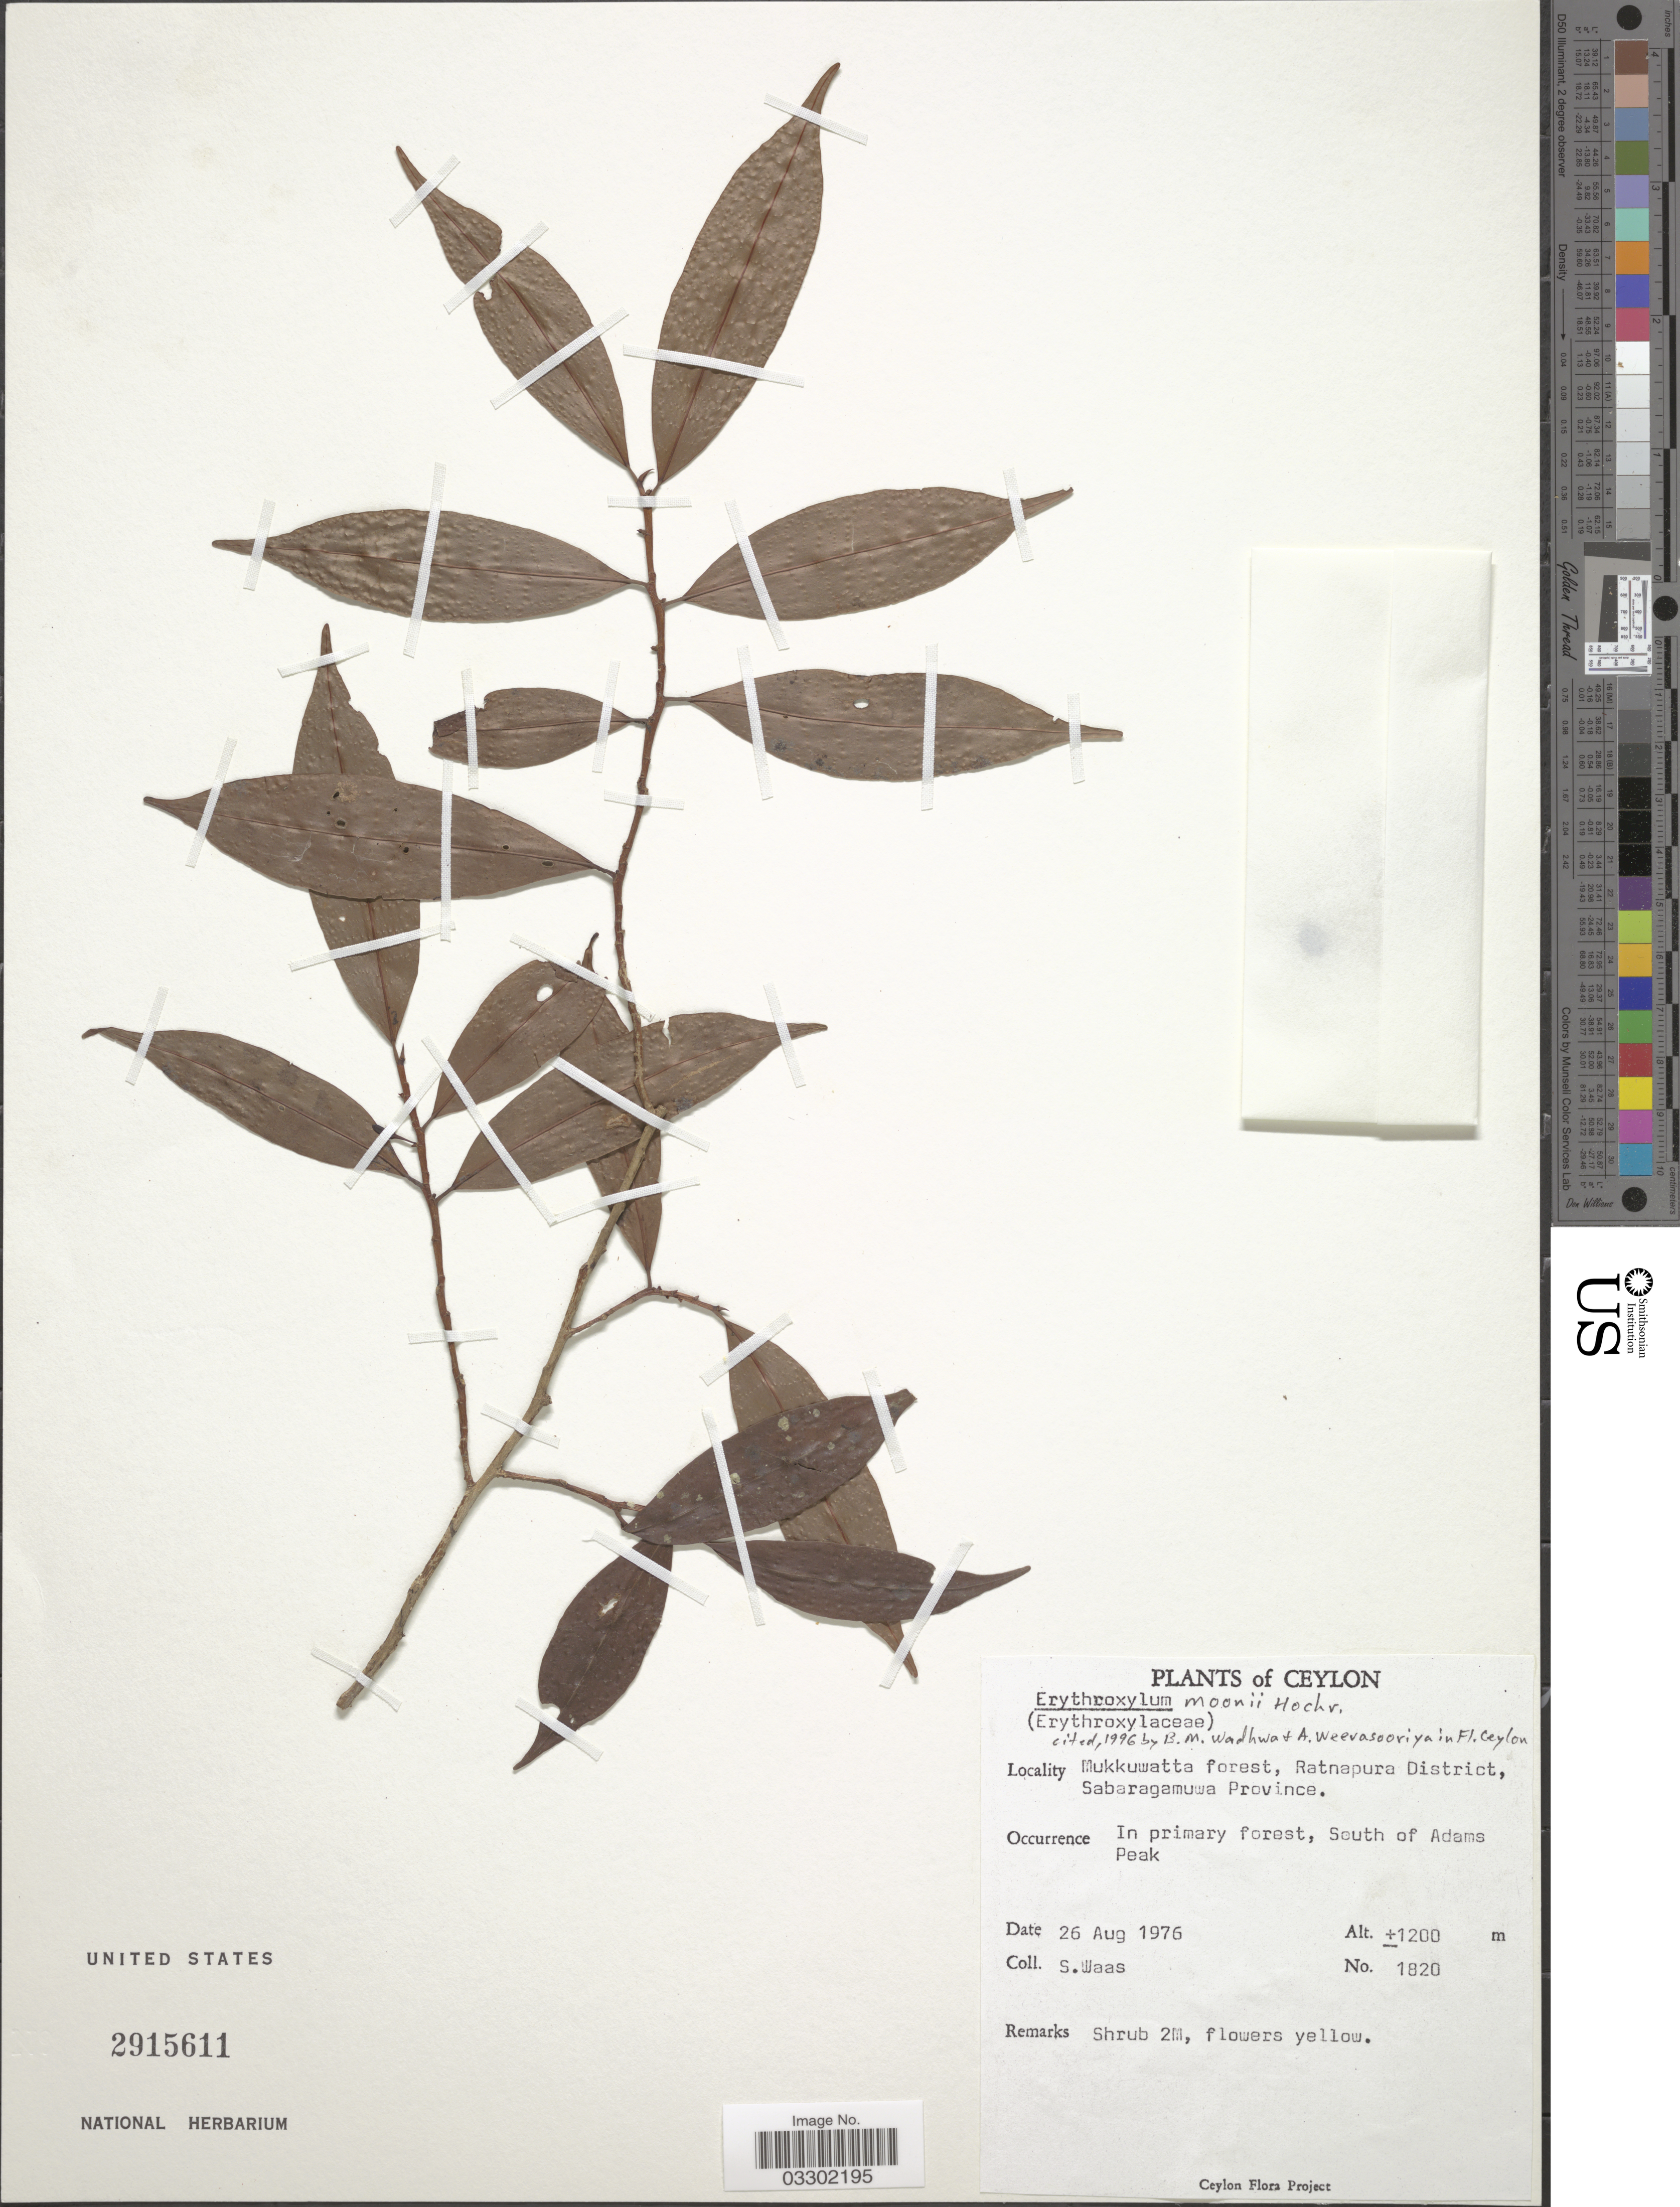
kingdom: Plantae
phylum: Tracheophyta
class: Magnoliopsida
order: Malpighiales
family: Erythroxylaceae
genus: Erythroxylum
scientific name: Erythroxylum moonii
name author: Hochr.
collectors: S. Waas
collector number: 1820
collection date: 1976-08-26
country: Sri Lanka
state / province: Sabaragamuwa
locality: Ceylon, Mukkuwatta forest, Ratnapura District. In primary forest, South of Adams Peak.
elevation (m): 1200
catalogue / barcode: US 2915611